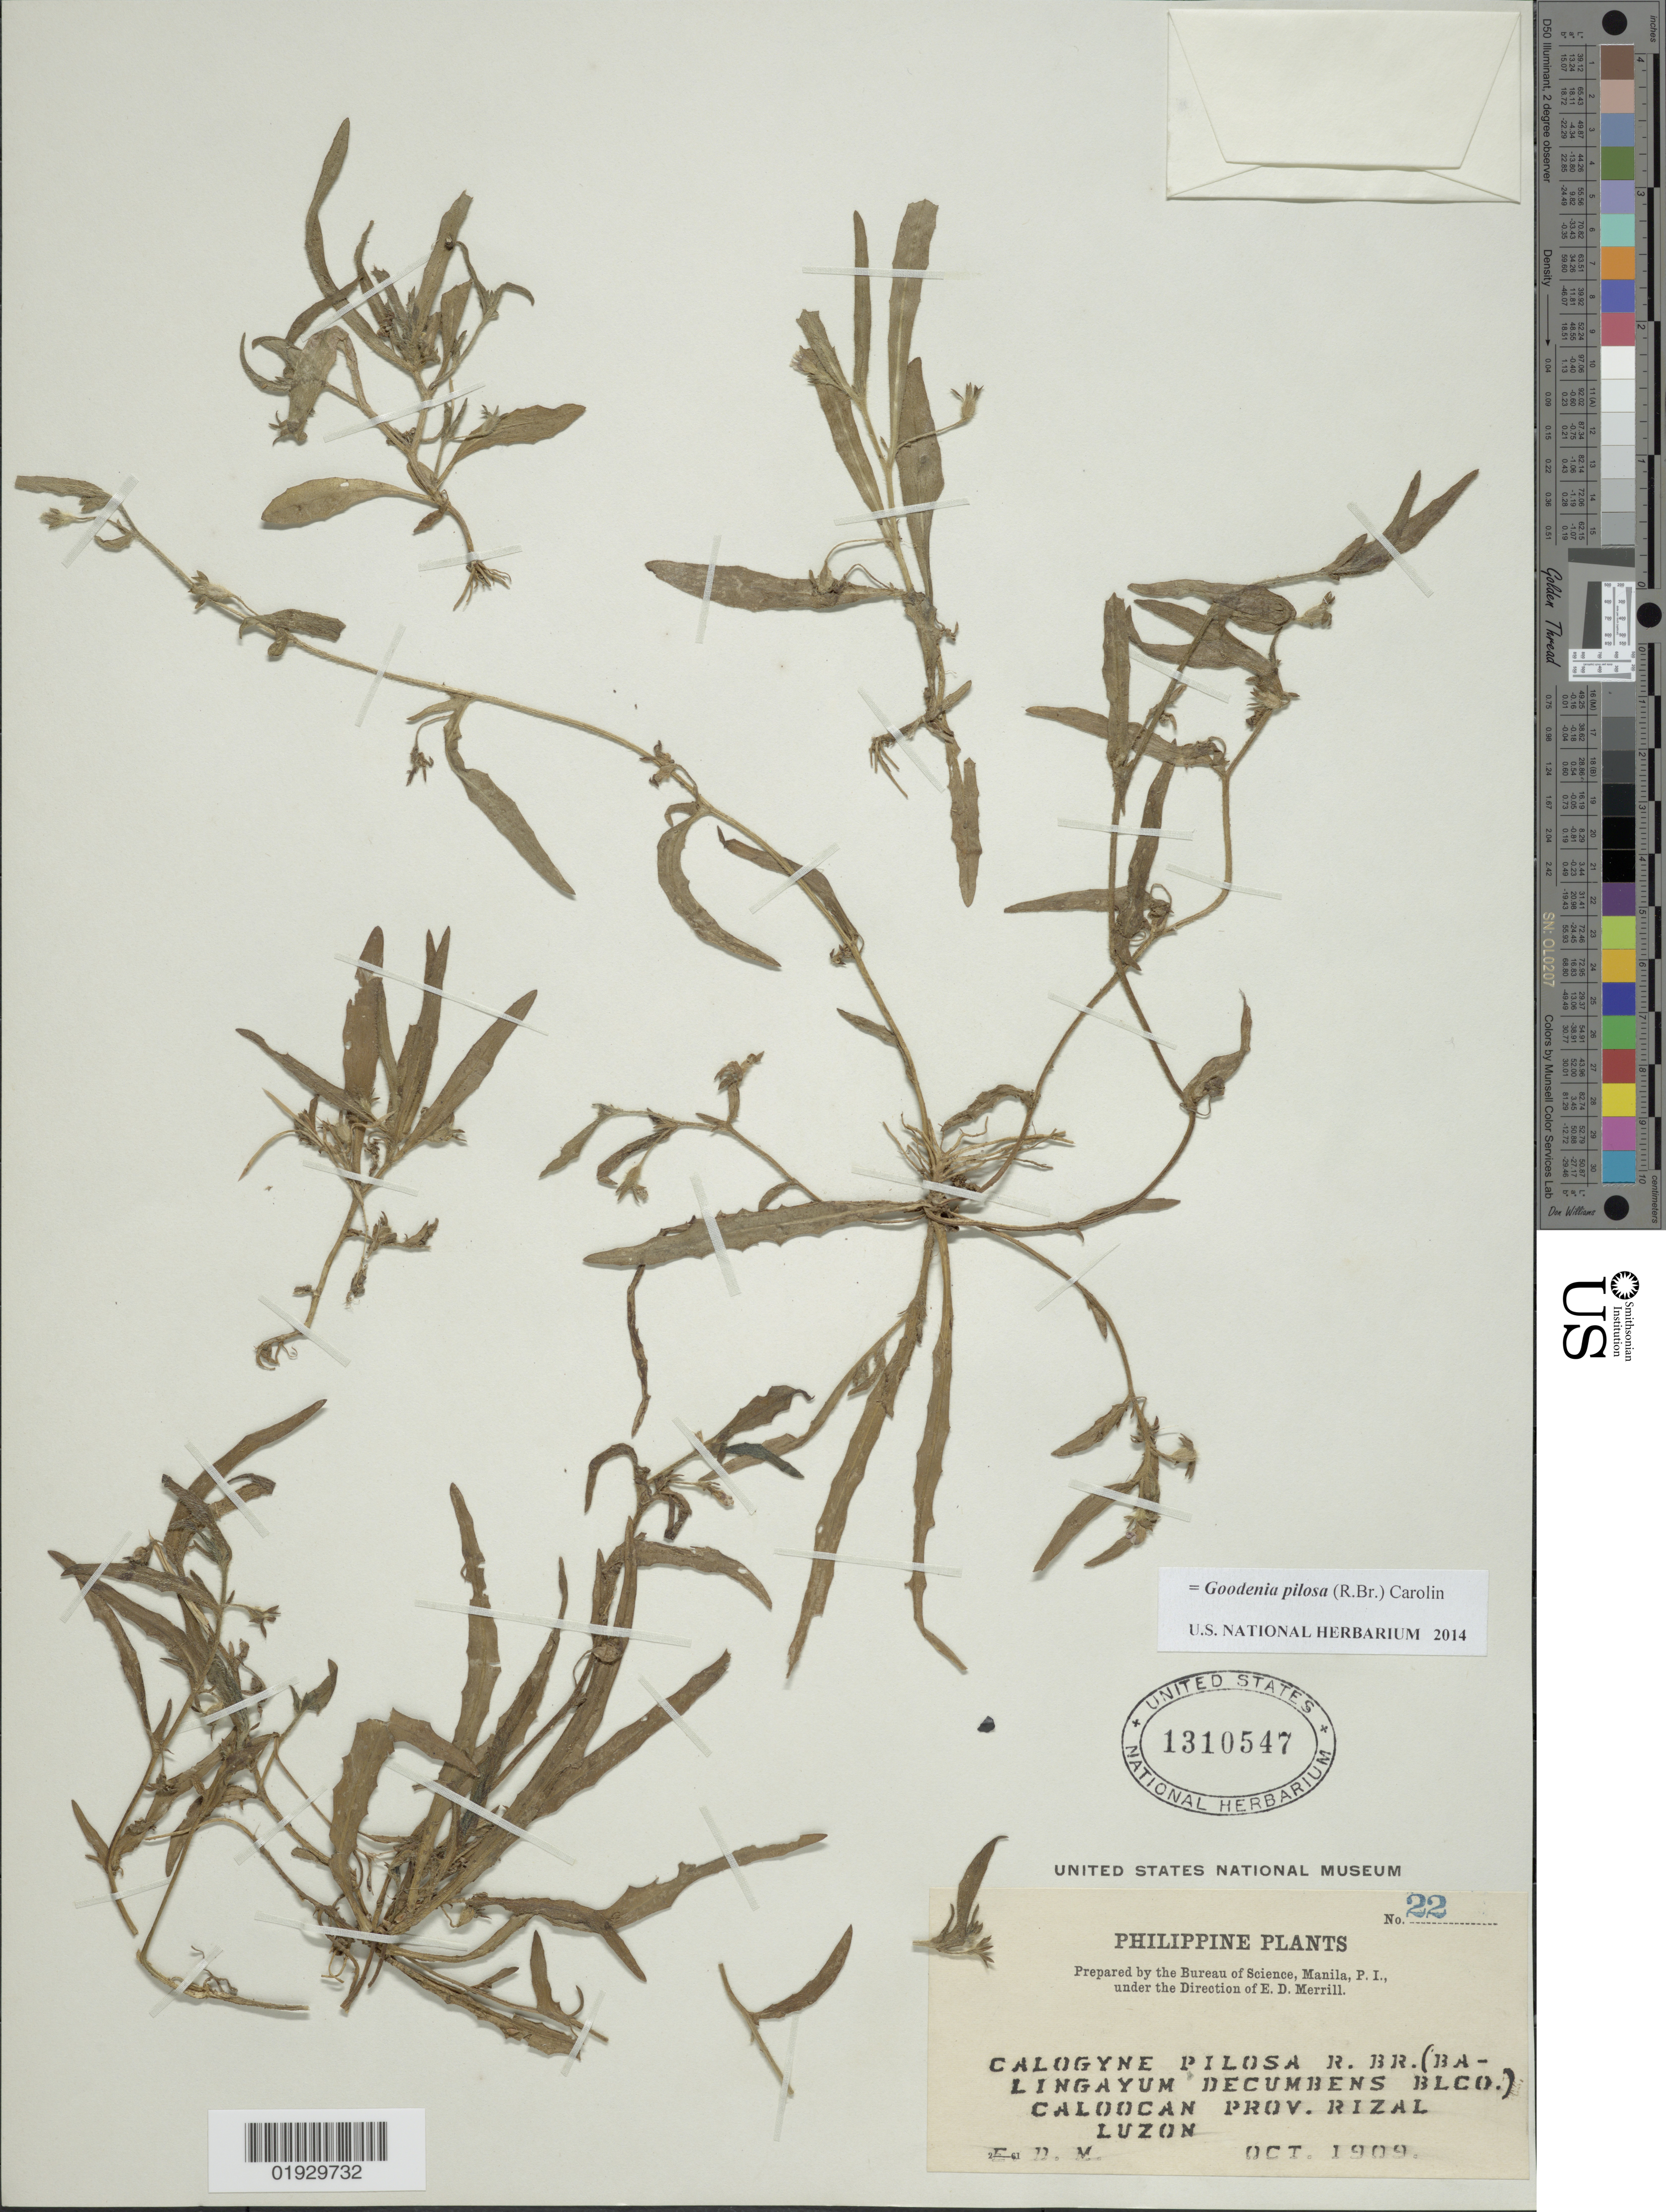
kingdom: Plantae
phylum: Tracheophyta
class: Magnoliopsida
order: Asterales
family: Goodeniaceae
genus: Goodenia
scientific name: Goodenia pilosa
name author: (R. Br.) Carolin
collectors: E. D. Merrill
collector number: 22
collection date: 1909-10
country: Philippines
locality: Caloocan Prov. Rizal. Luzon.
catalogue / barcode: US 1310547